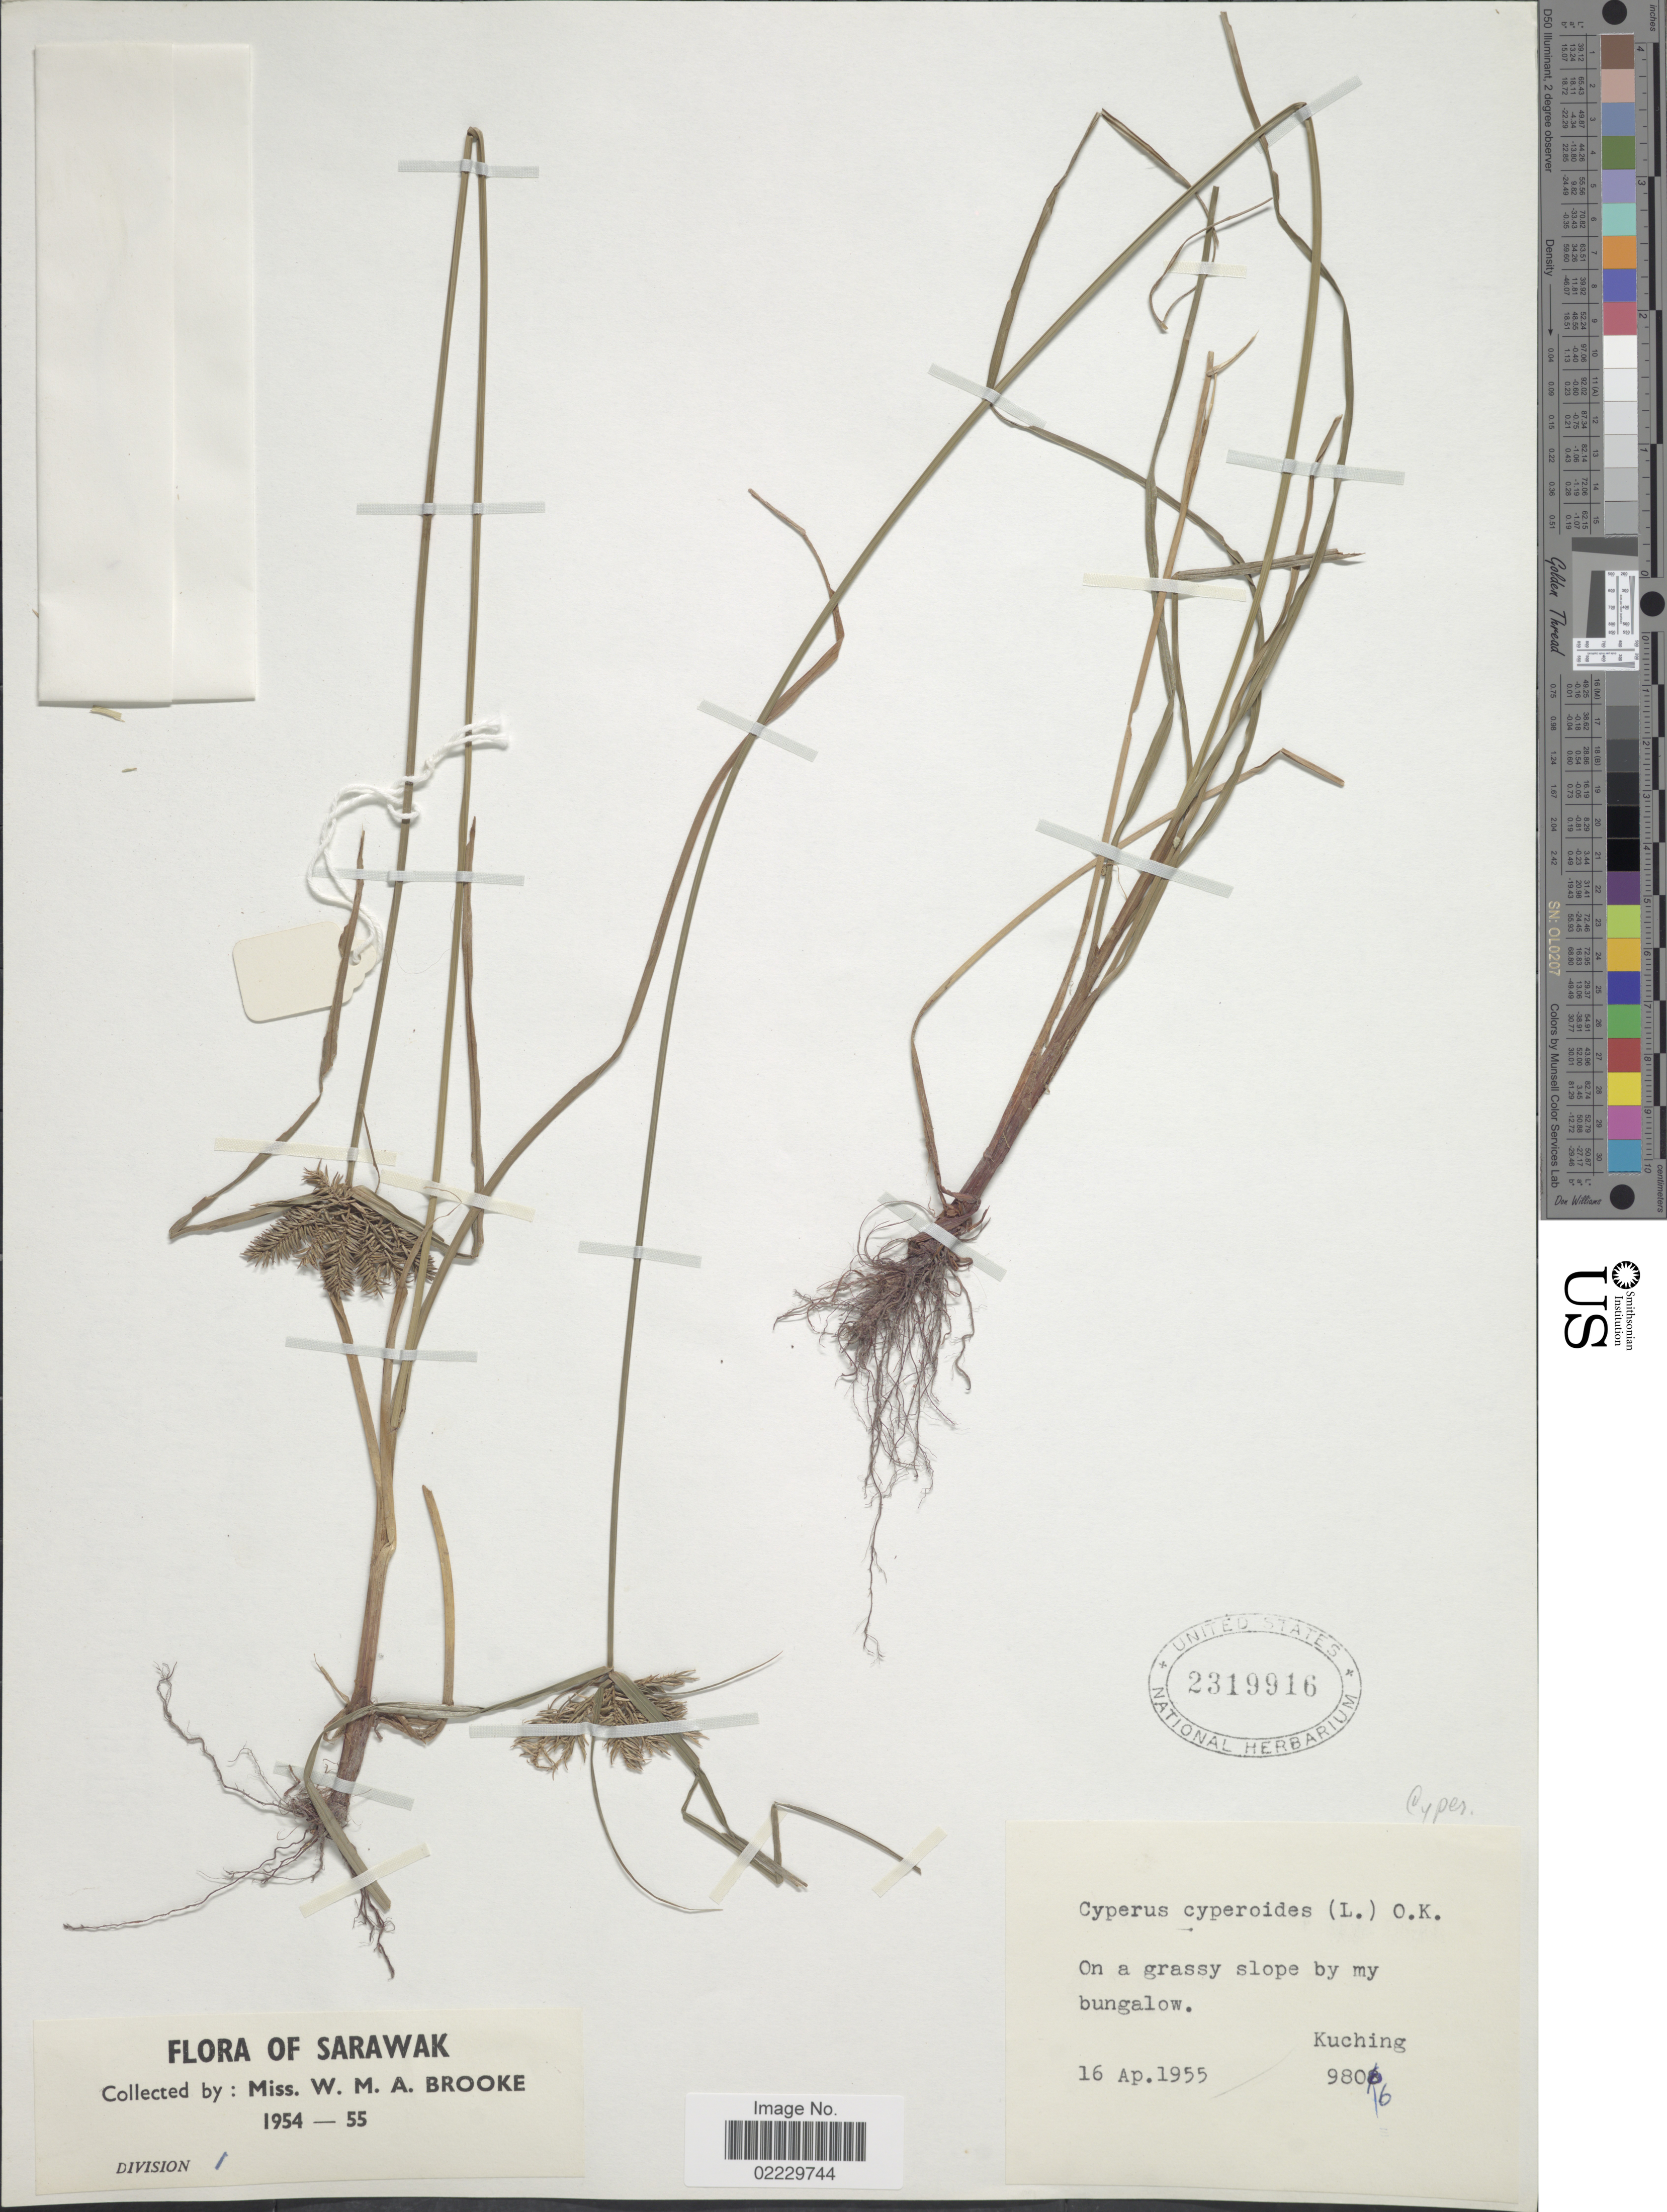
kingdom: Plantae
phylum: Tracheophyta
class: Liliopsida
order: Poales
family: Cyperaceae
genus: Cyperus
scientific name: Cyperus cyperoides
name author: (L.) Kuntze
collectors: W. Brooke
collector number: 9806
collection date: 1955-04-16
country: Malaysia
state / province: Sarawak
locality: Kuching. Grassy slope by my bungalow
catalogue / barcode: US 2319916